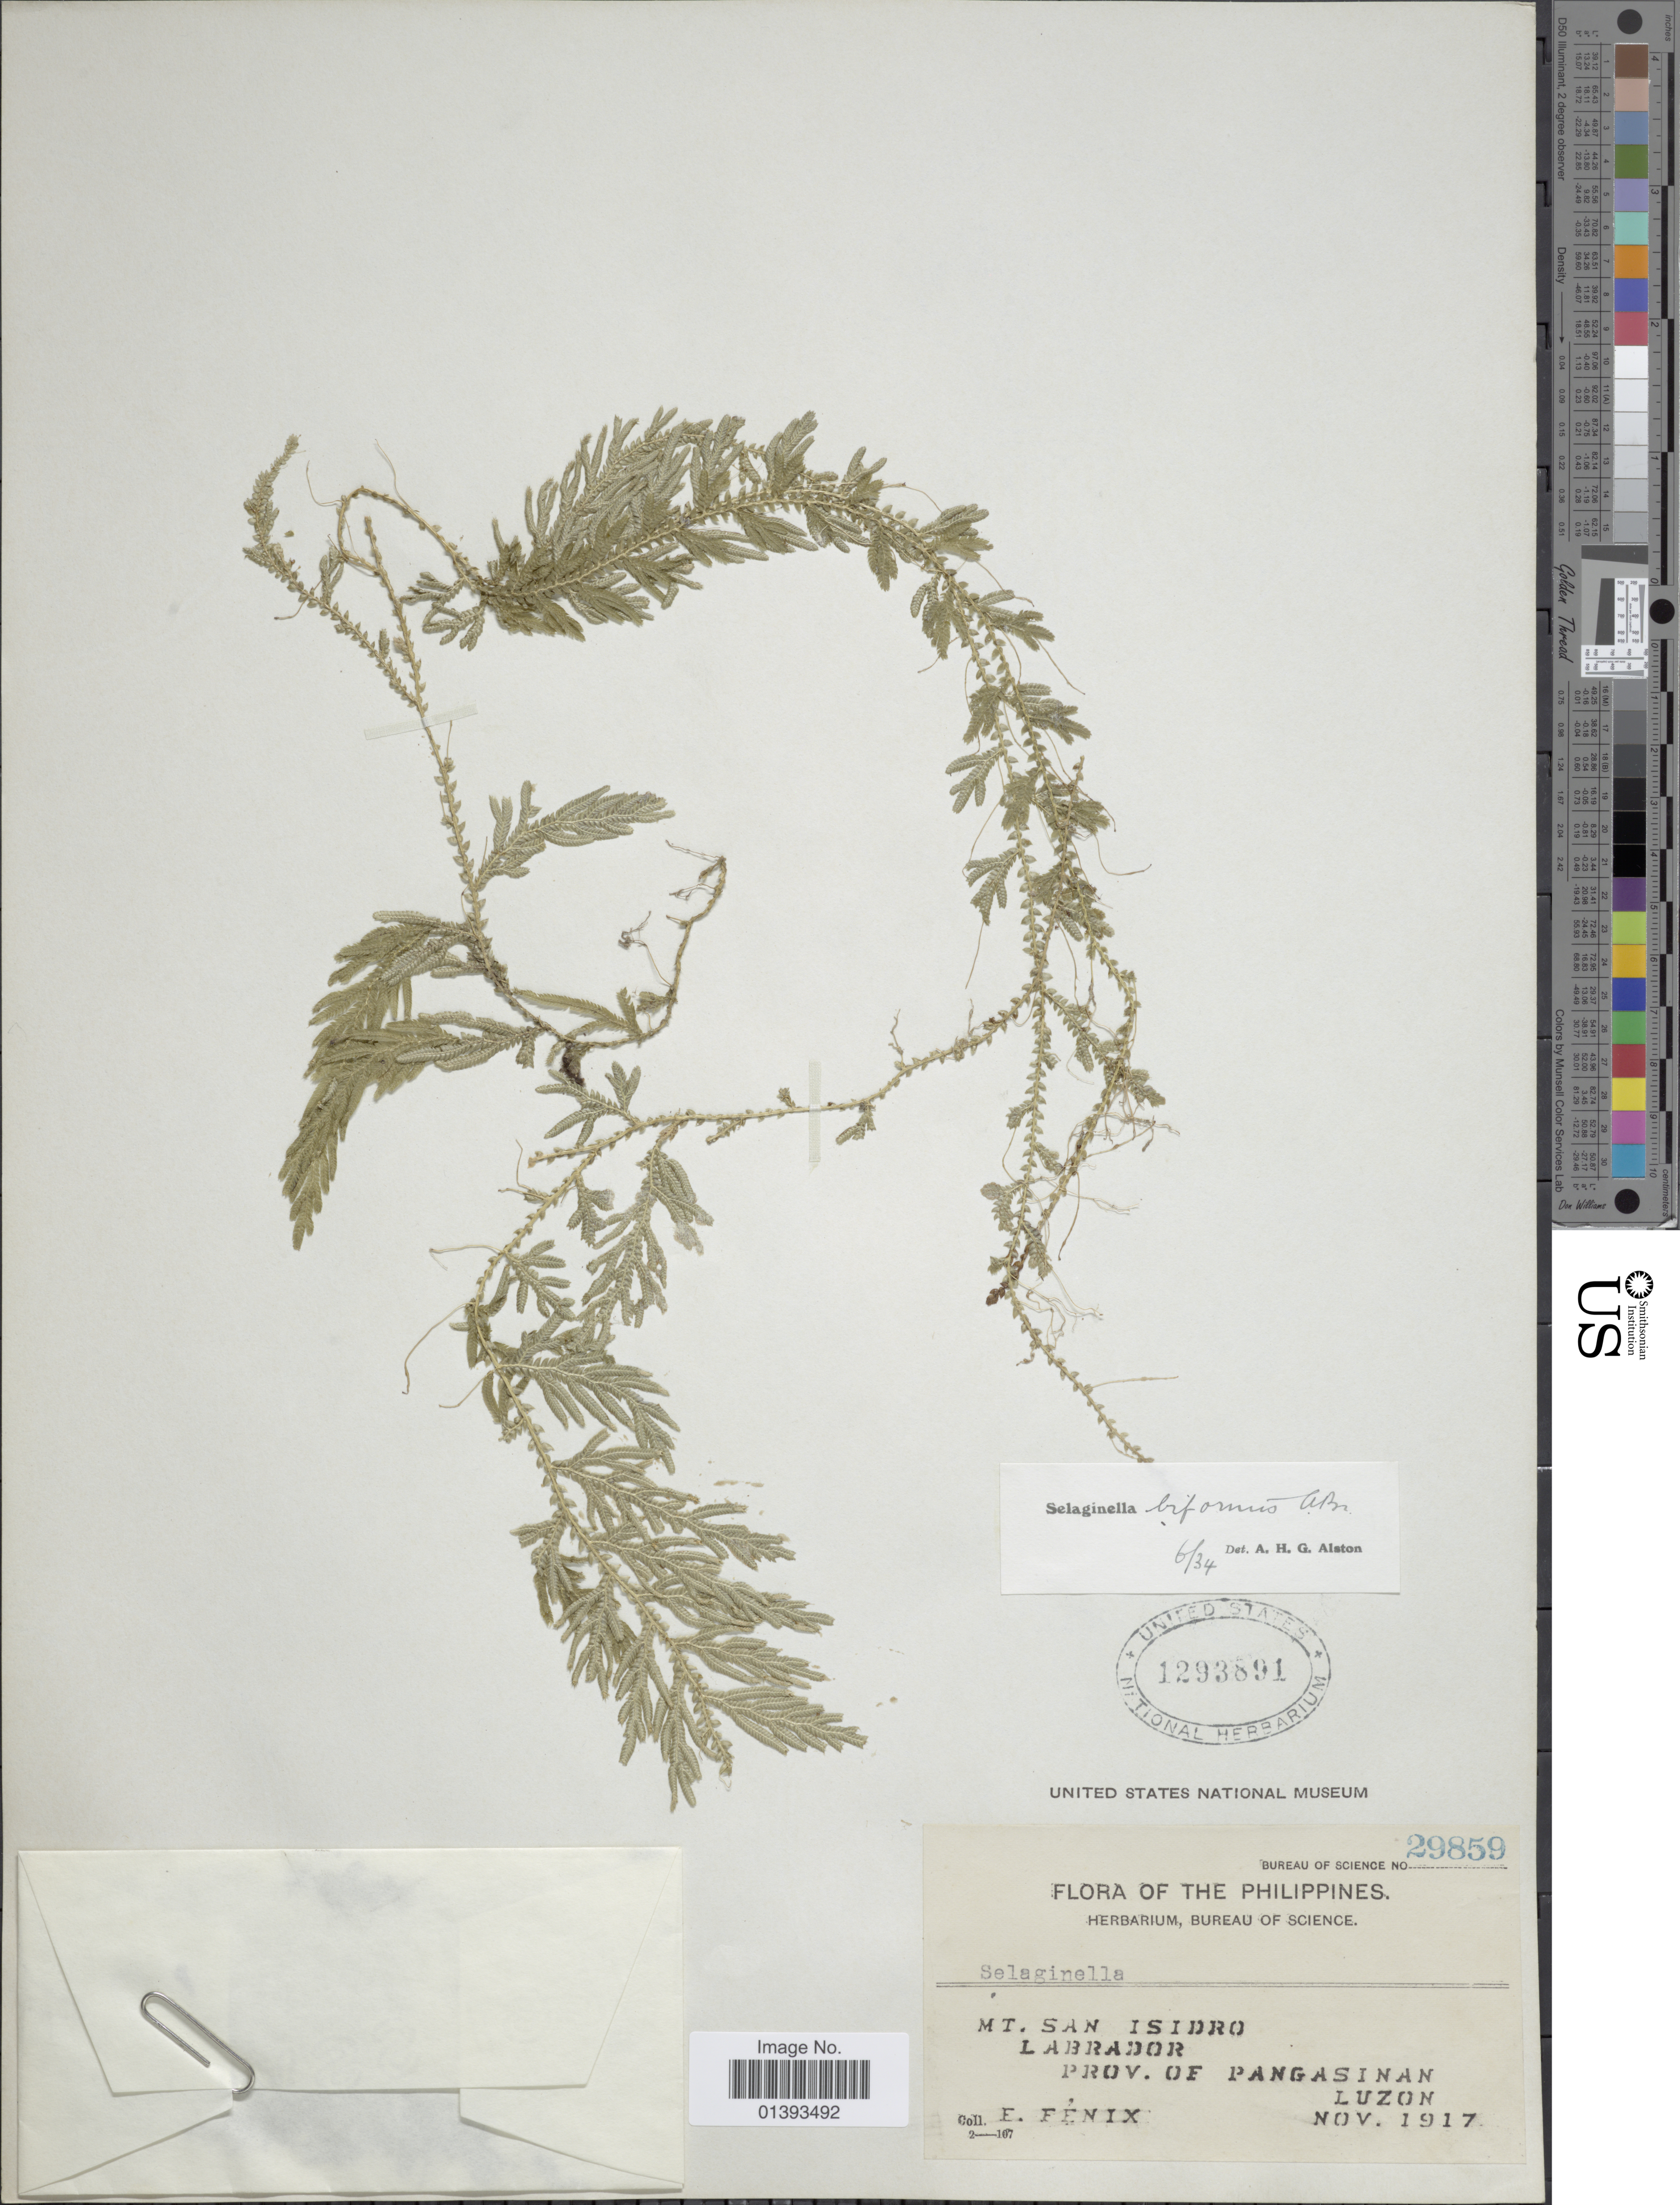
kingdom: Plantae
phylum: Tracheophyta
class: Lycopodiopsida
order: Selaginellales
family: Selaginellaceae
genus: Selaginella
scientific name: Selaginella biformis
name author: A. Braun ex Kuhn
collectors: E. Fenix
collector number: Bureau of Science 29859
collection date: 1917-11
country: Philippines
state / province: Central Luzon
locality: Mt. San Isidro, Labrador, prov. of Pangasinan, Luzon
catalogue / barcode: US 1293891